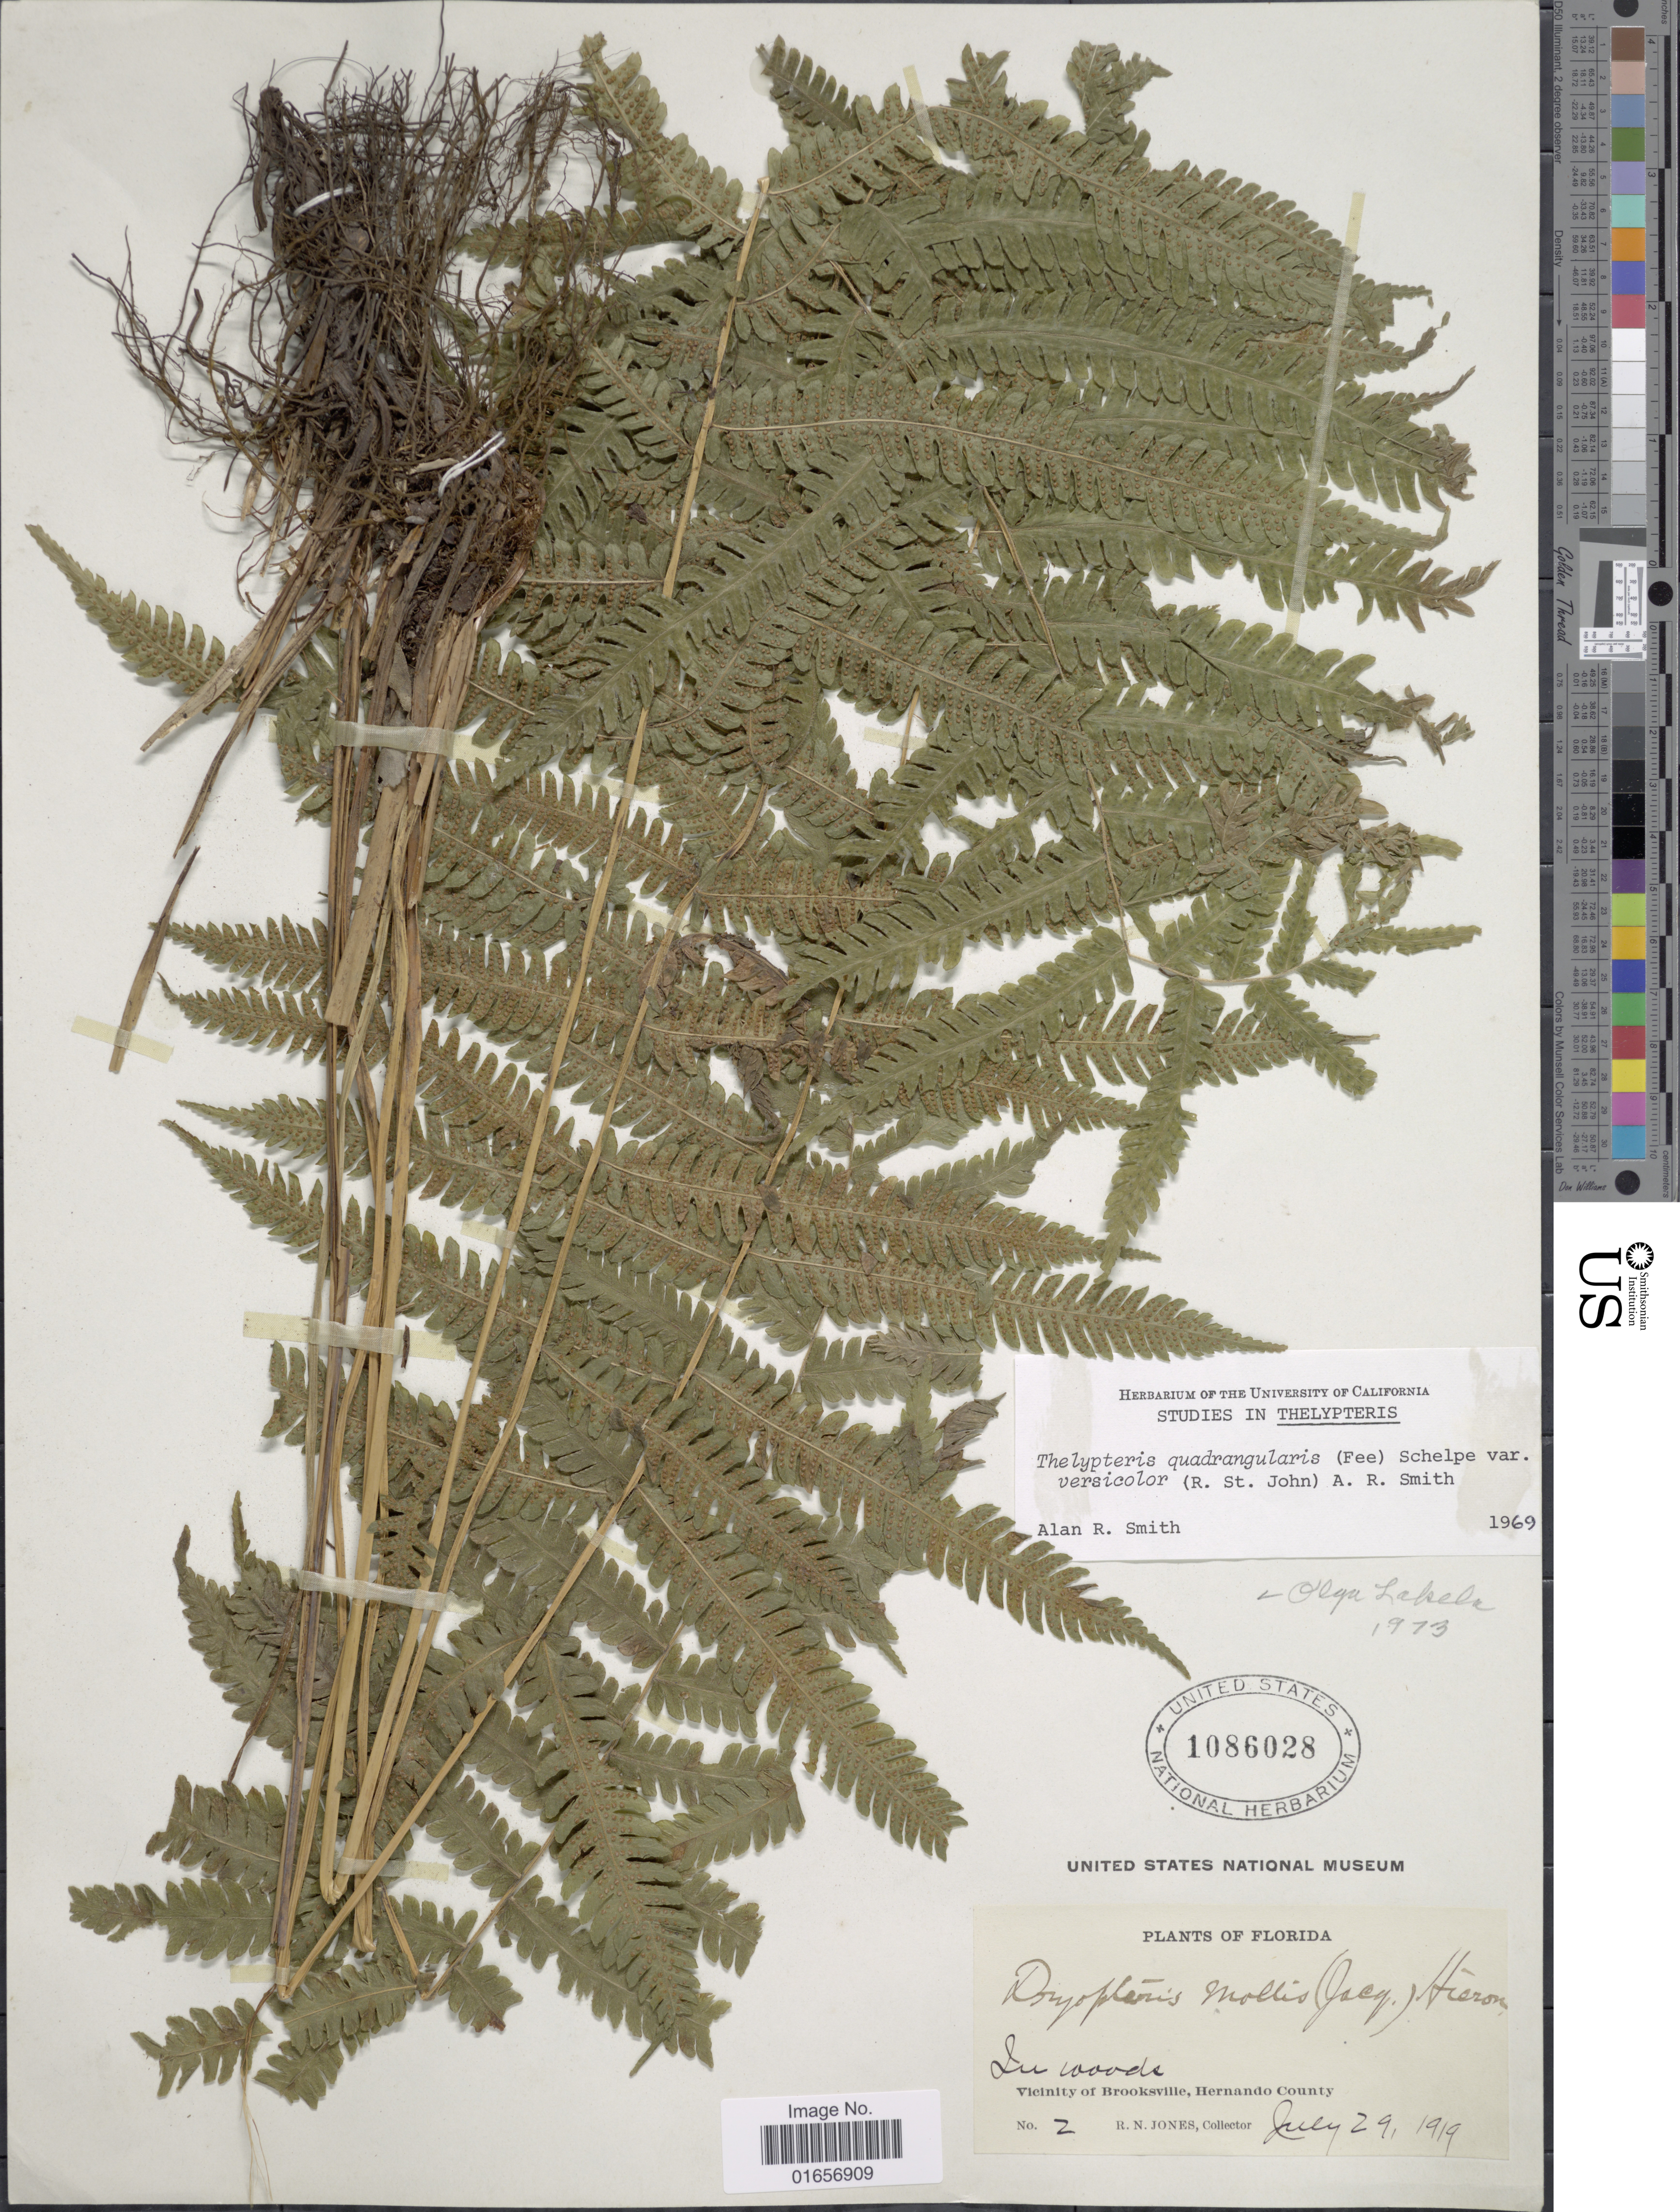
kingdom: Plantae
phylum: Tracheophyta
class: Polypodiopsida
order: Polypodiales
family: Thelypteridaceae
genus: Christella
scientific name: Christella hispidula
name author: (Decne.) Holttum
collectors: R. N. Jones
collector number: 2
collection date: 1919-07-29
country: United States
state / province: Florida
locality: Vicinity of Brooksville, Hernando County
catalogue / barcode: US 1086028